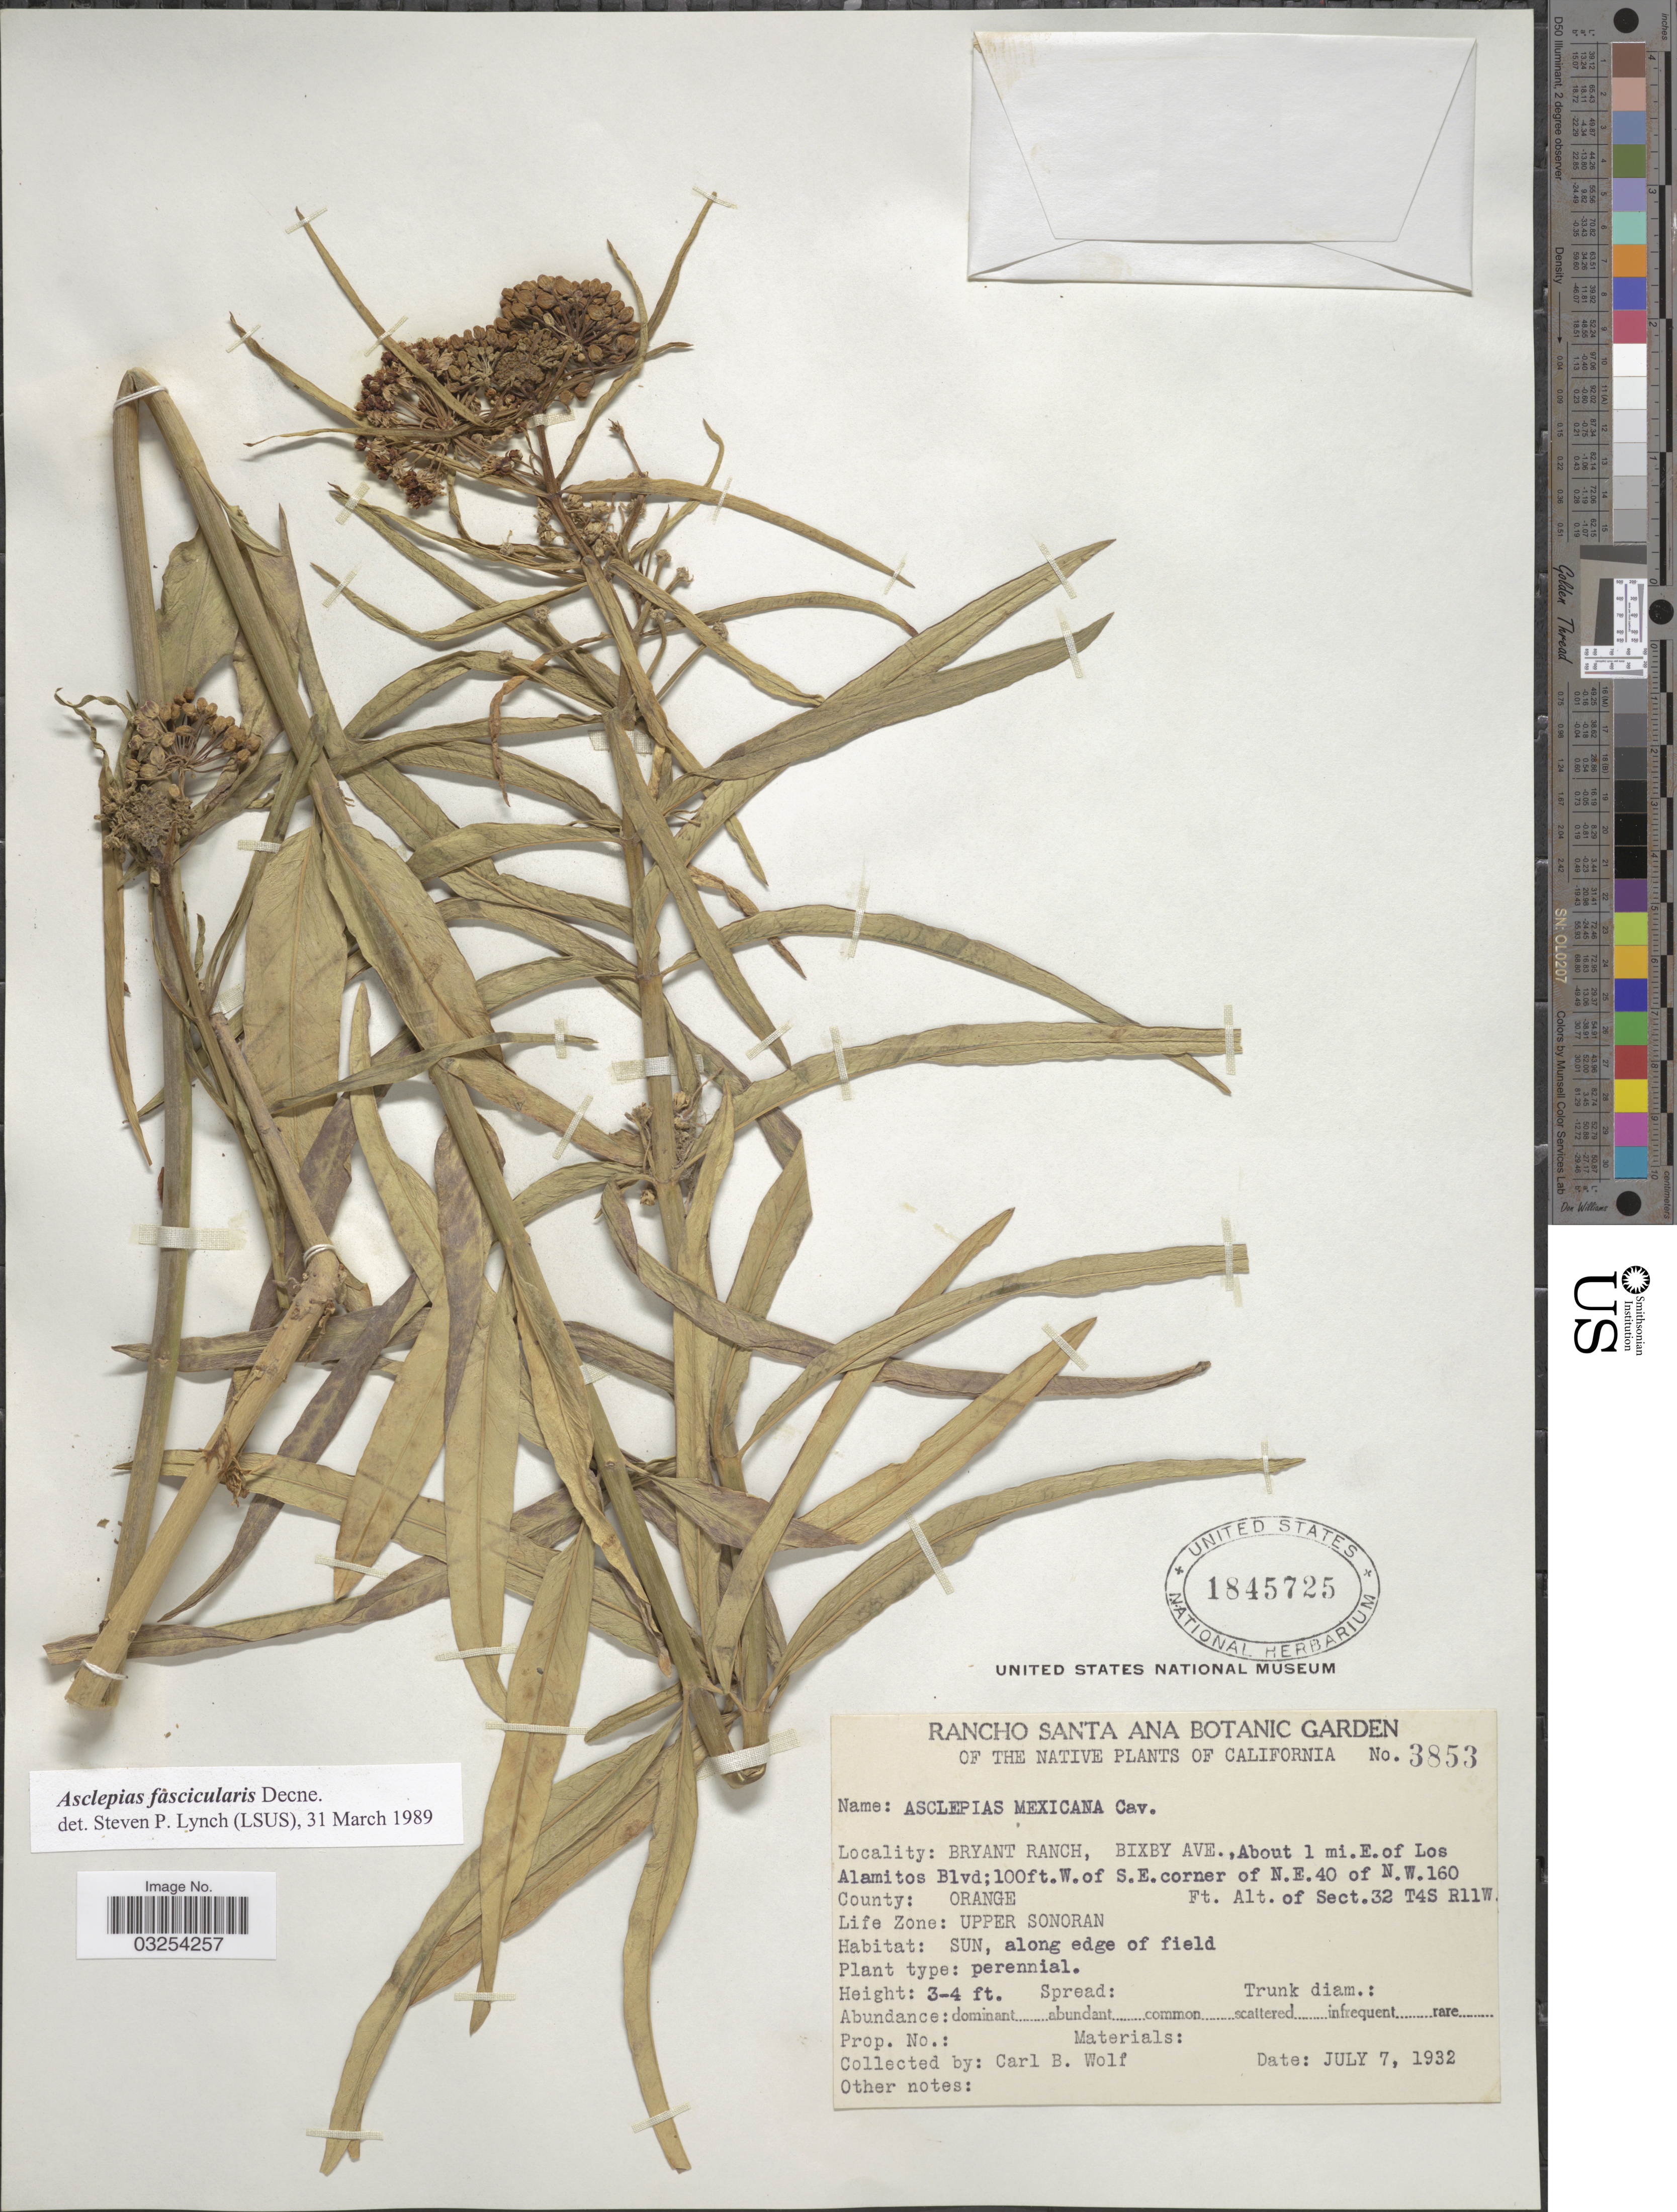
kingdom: Plantae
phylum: Tracheophyta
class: Magnoliopsida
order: Gentianales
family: Apocynaceae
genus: Asclepias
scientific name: Asclepias fascicularis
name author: Decne.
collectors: C. B. Wolf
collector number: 3853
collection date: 1932-07-07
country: United States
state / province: California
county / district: Orange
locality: Bryant Ranch, Bixby Ave, About 1 mi. E. of Los Alamitos Blvd; 100 ft. W. of S.E. corner of N.E. 40 of N.W. 160 of Sect. 32 T4S R11W. County: Orange. Life Zone: Upper Sonoran.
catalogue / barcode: US 1845725